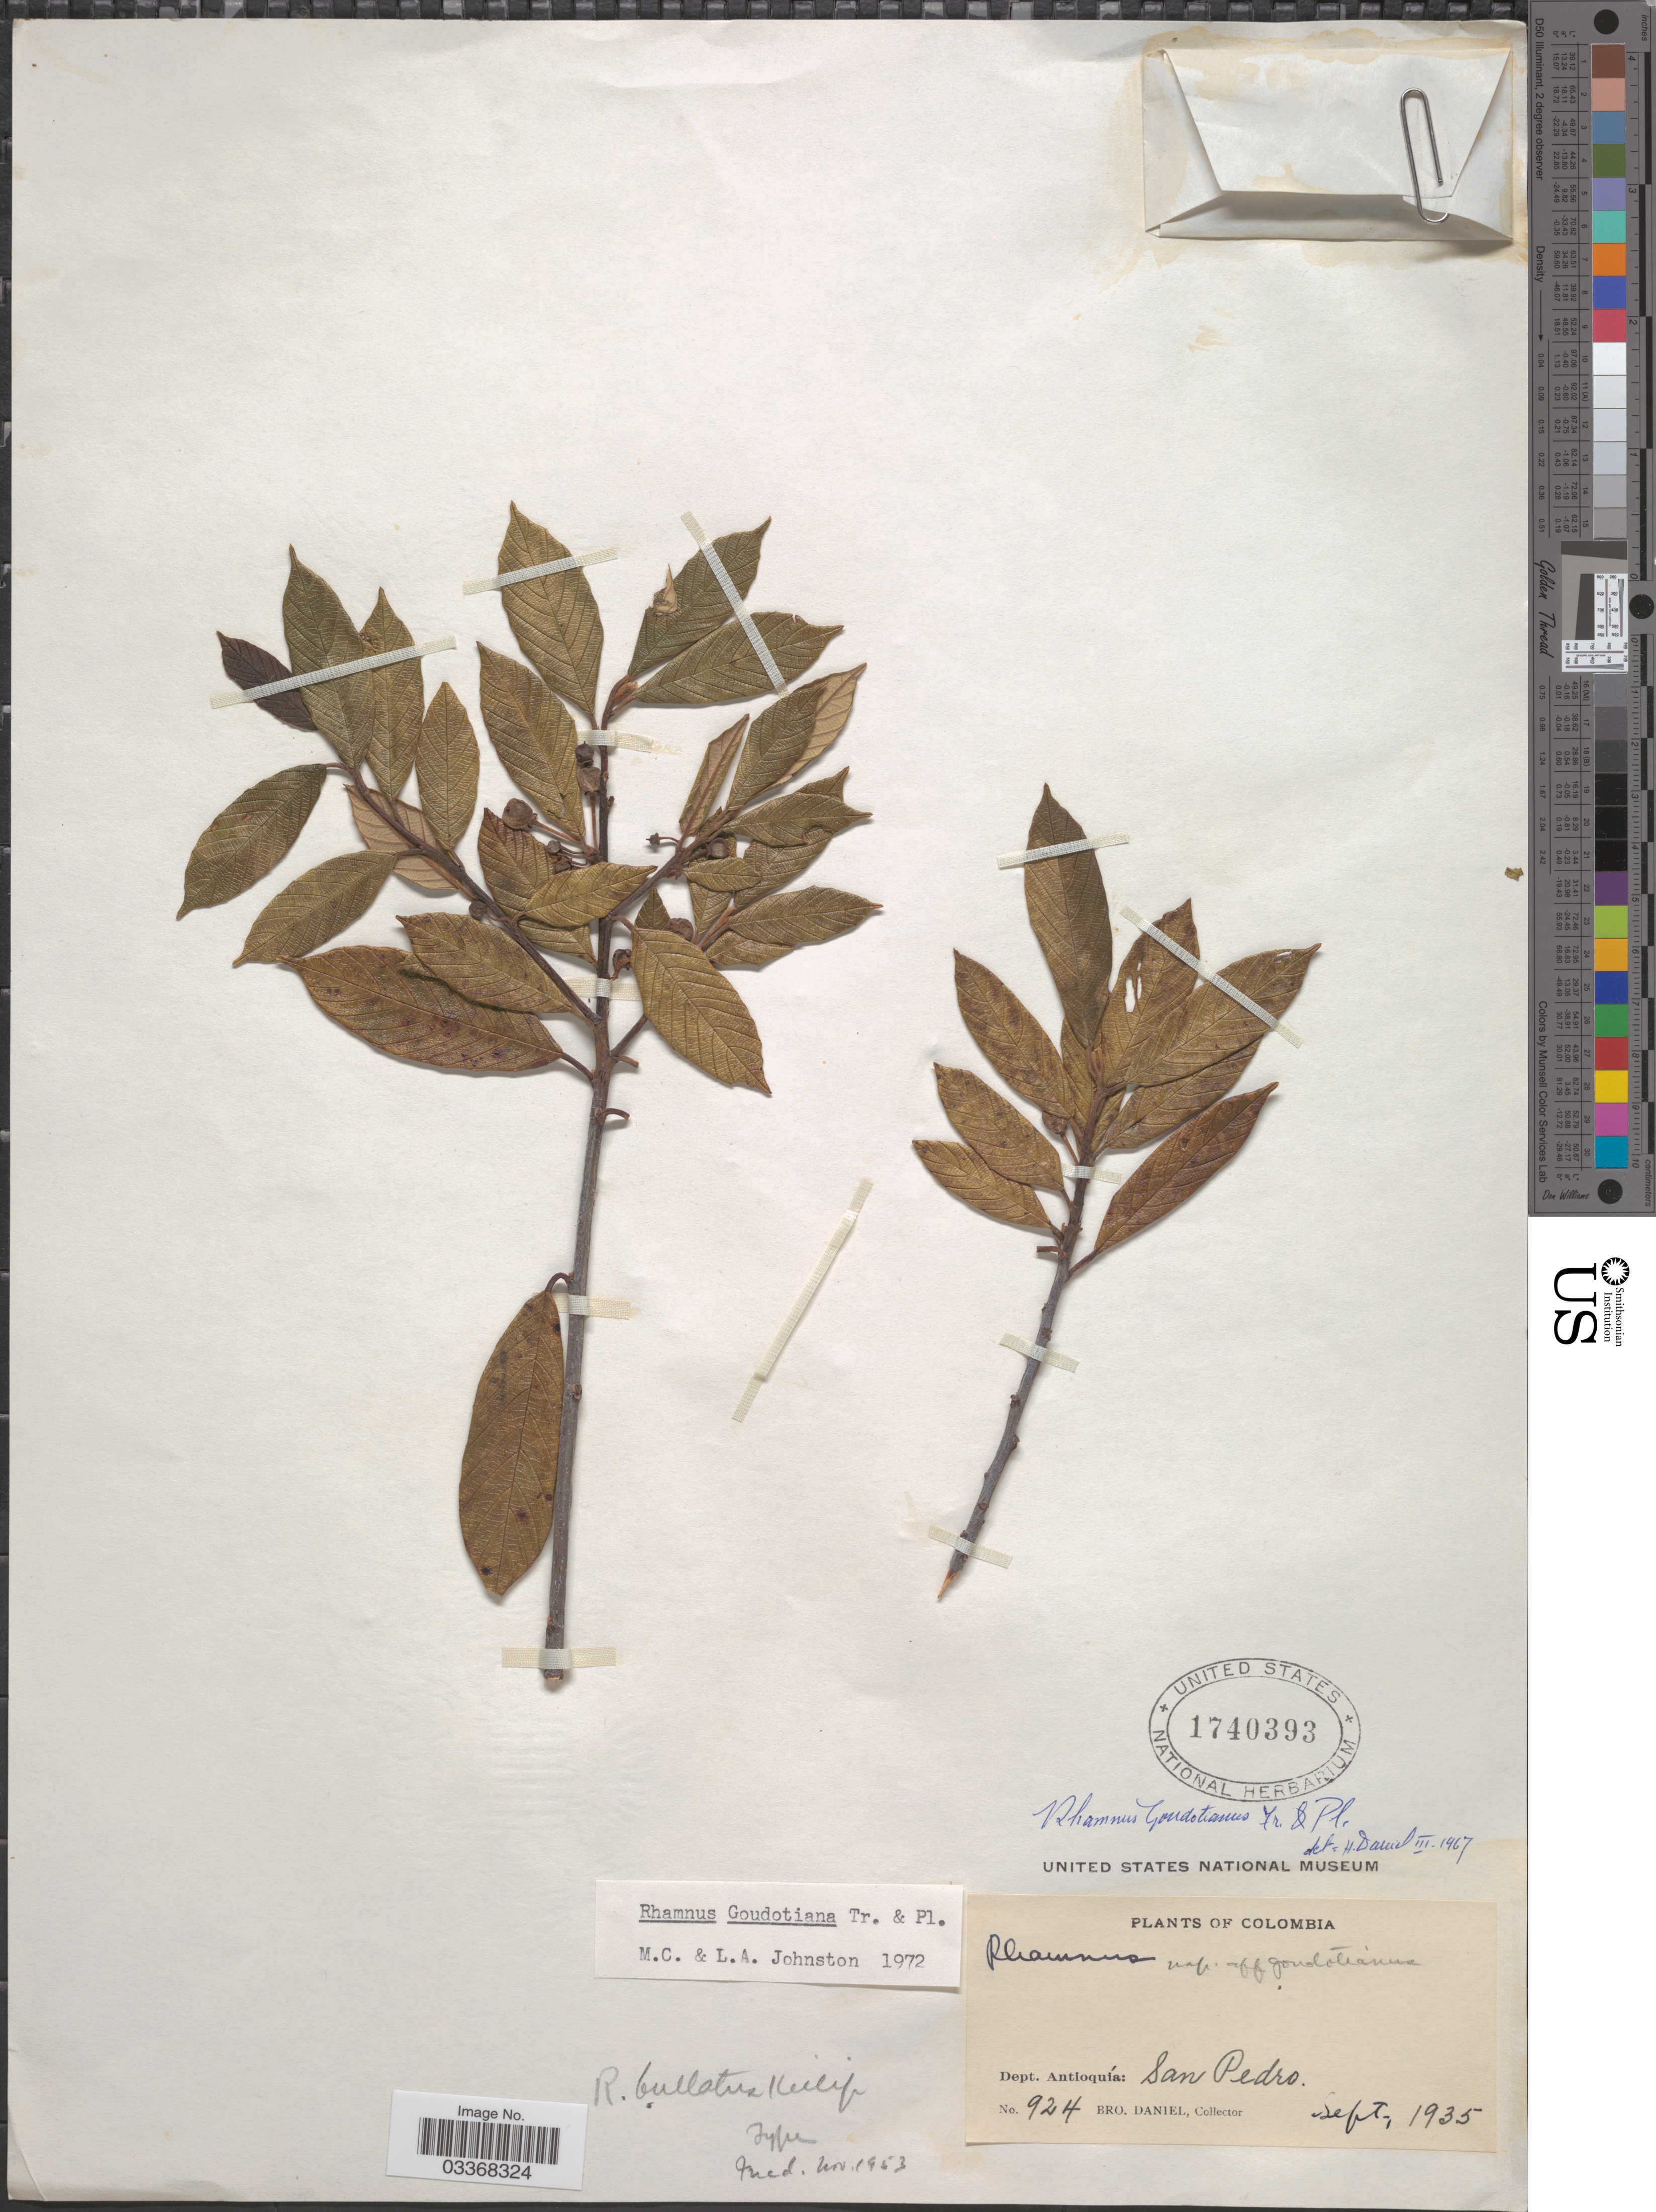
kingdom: Plantae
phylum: Tracheophyta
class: Magnoliopsida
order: Rosales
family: Rhamnaceae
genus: Frangula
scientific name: Frangula goudotiana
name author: (Triana & Planch.) Grubov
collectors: Bro. Daniel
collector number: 924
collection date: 1935-09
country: Colombia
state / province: Antioquia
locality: Dep. Antioquiá: San Pedro.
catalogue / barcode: US 1740393